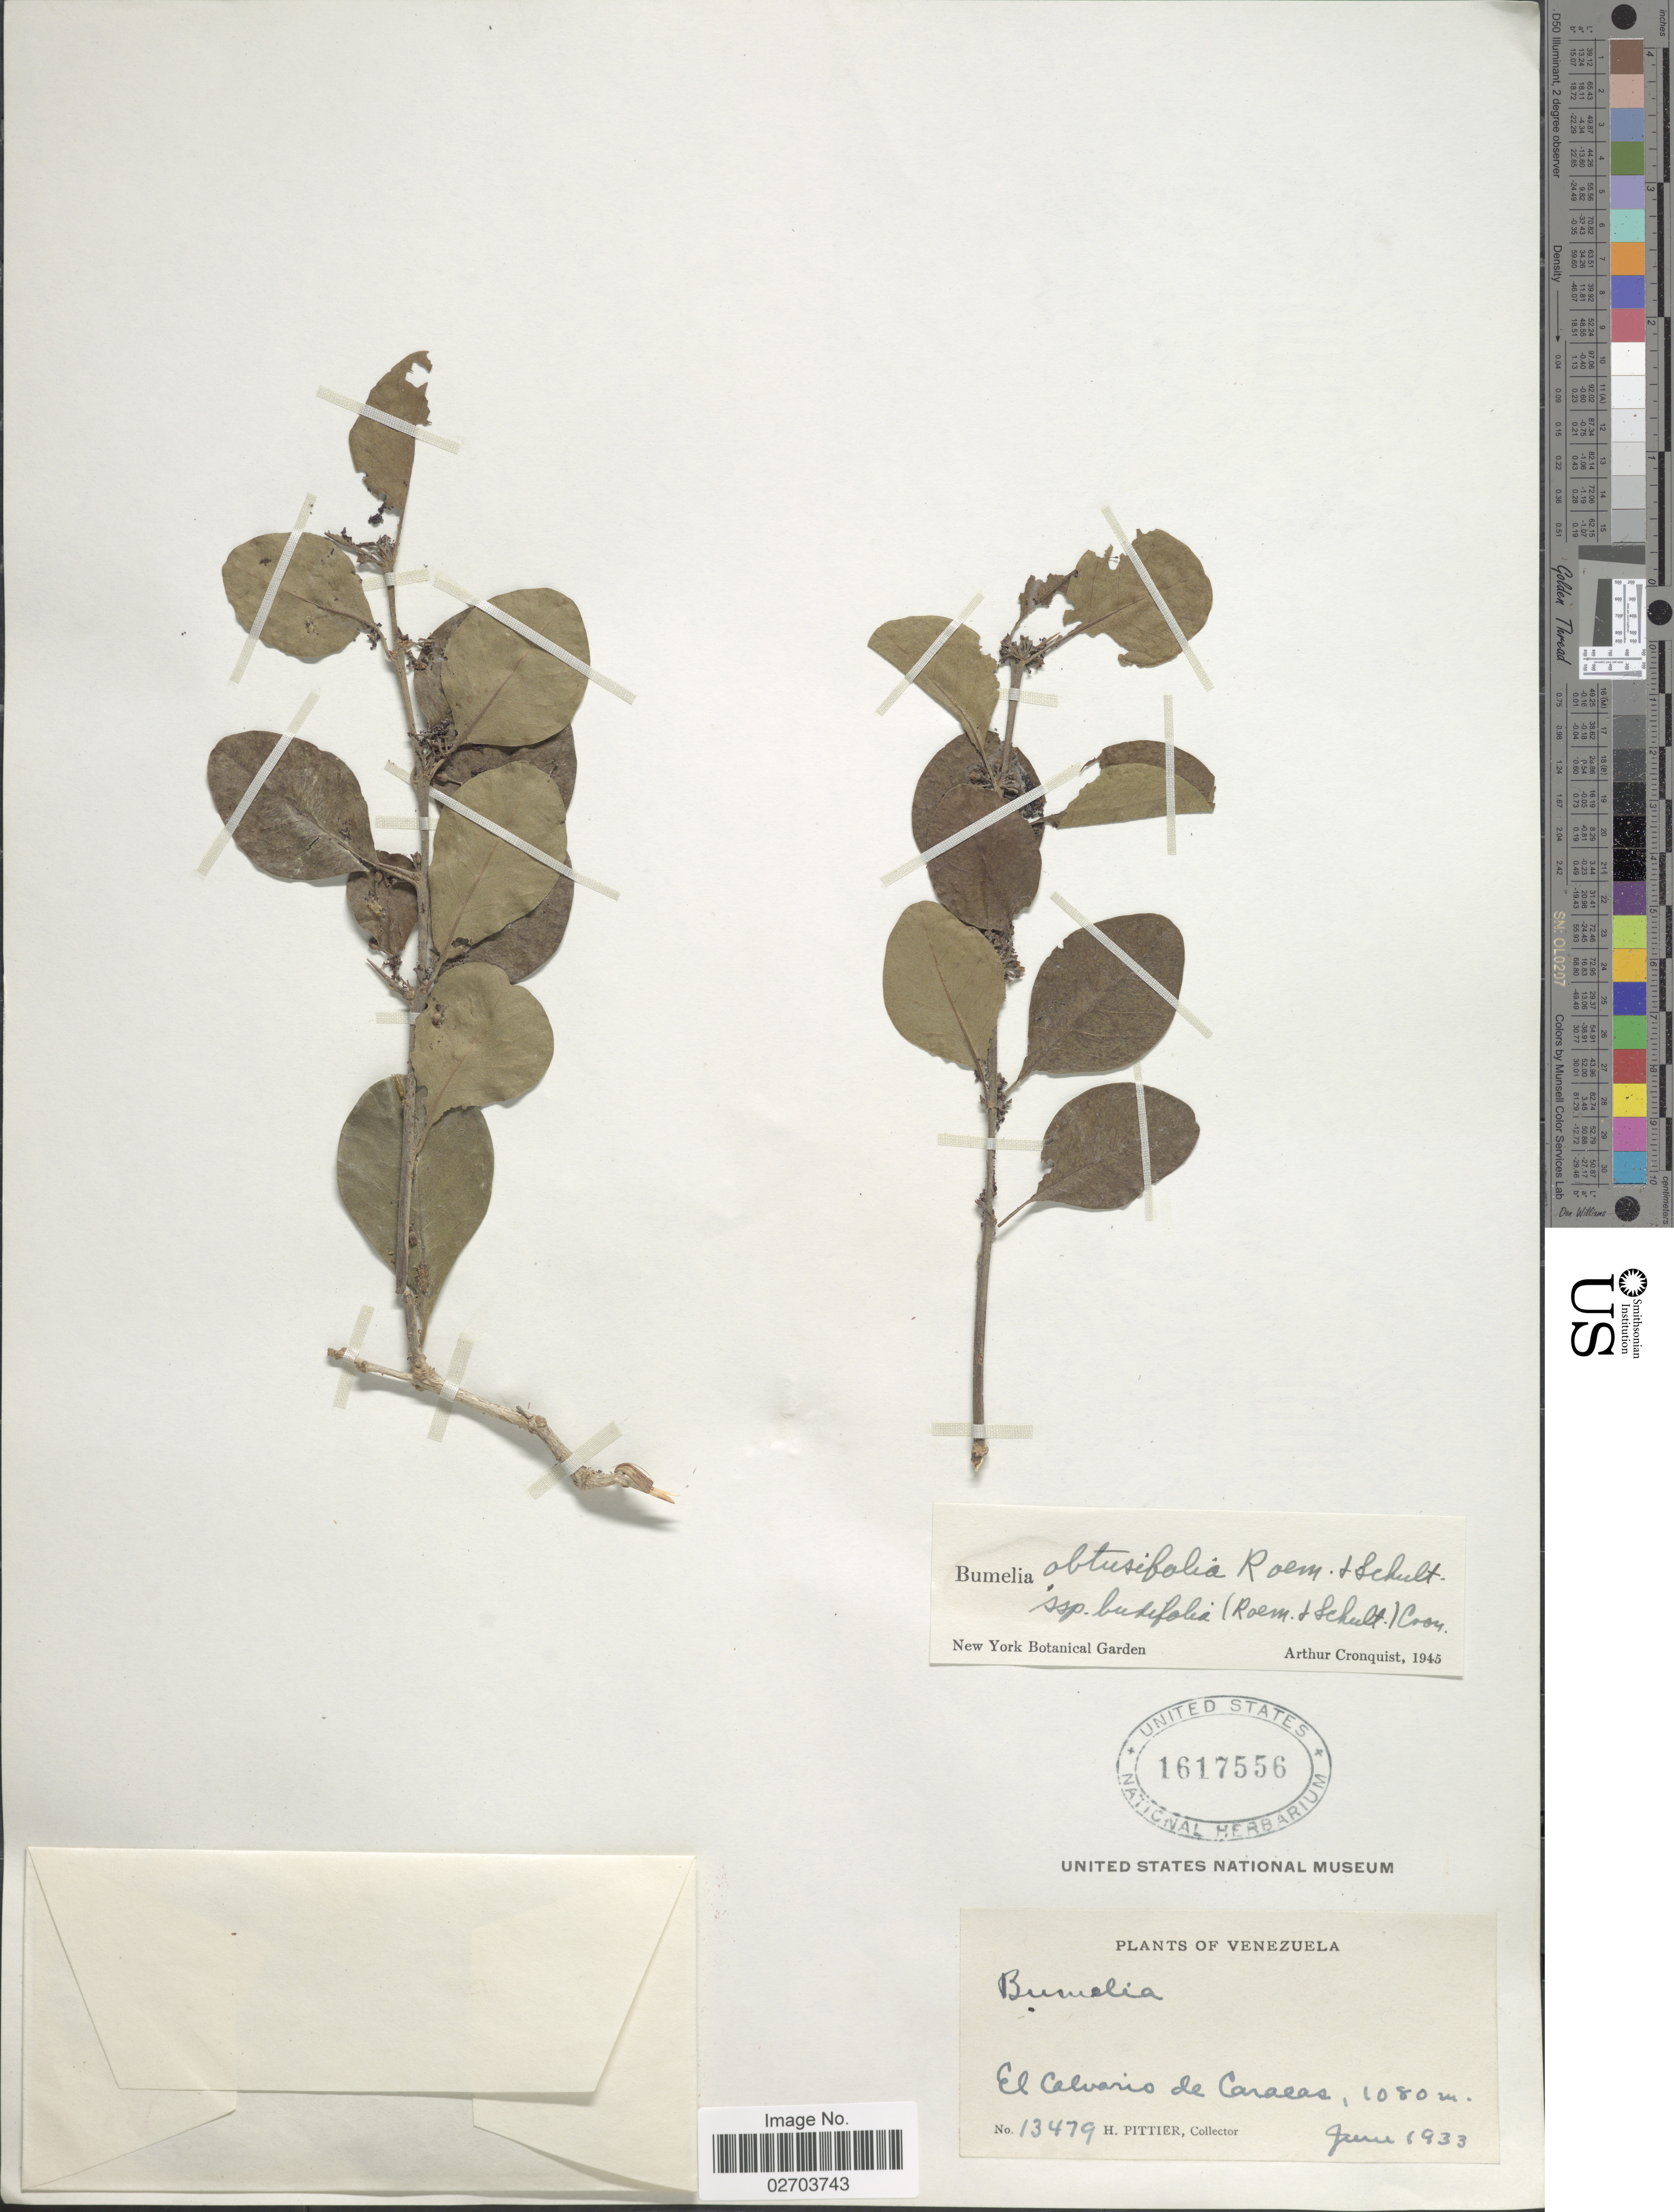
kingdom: Plantae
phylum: Tracheophyta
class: Magnoliopsida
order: Ericales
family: Sapotaceae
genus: Sideroxylon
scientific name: Sideroxylon obtusifolium subsp. buxifolium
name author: (Roem. & Schult.) T.D. Penn.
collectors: H. F. Pittier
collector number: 13479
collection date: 1933-06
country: Venezuela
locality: El Calvario de Caracas.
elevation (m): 1080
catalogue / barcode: US 1617556